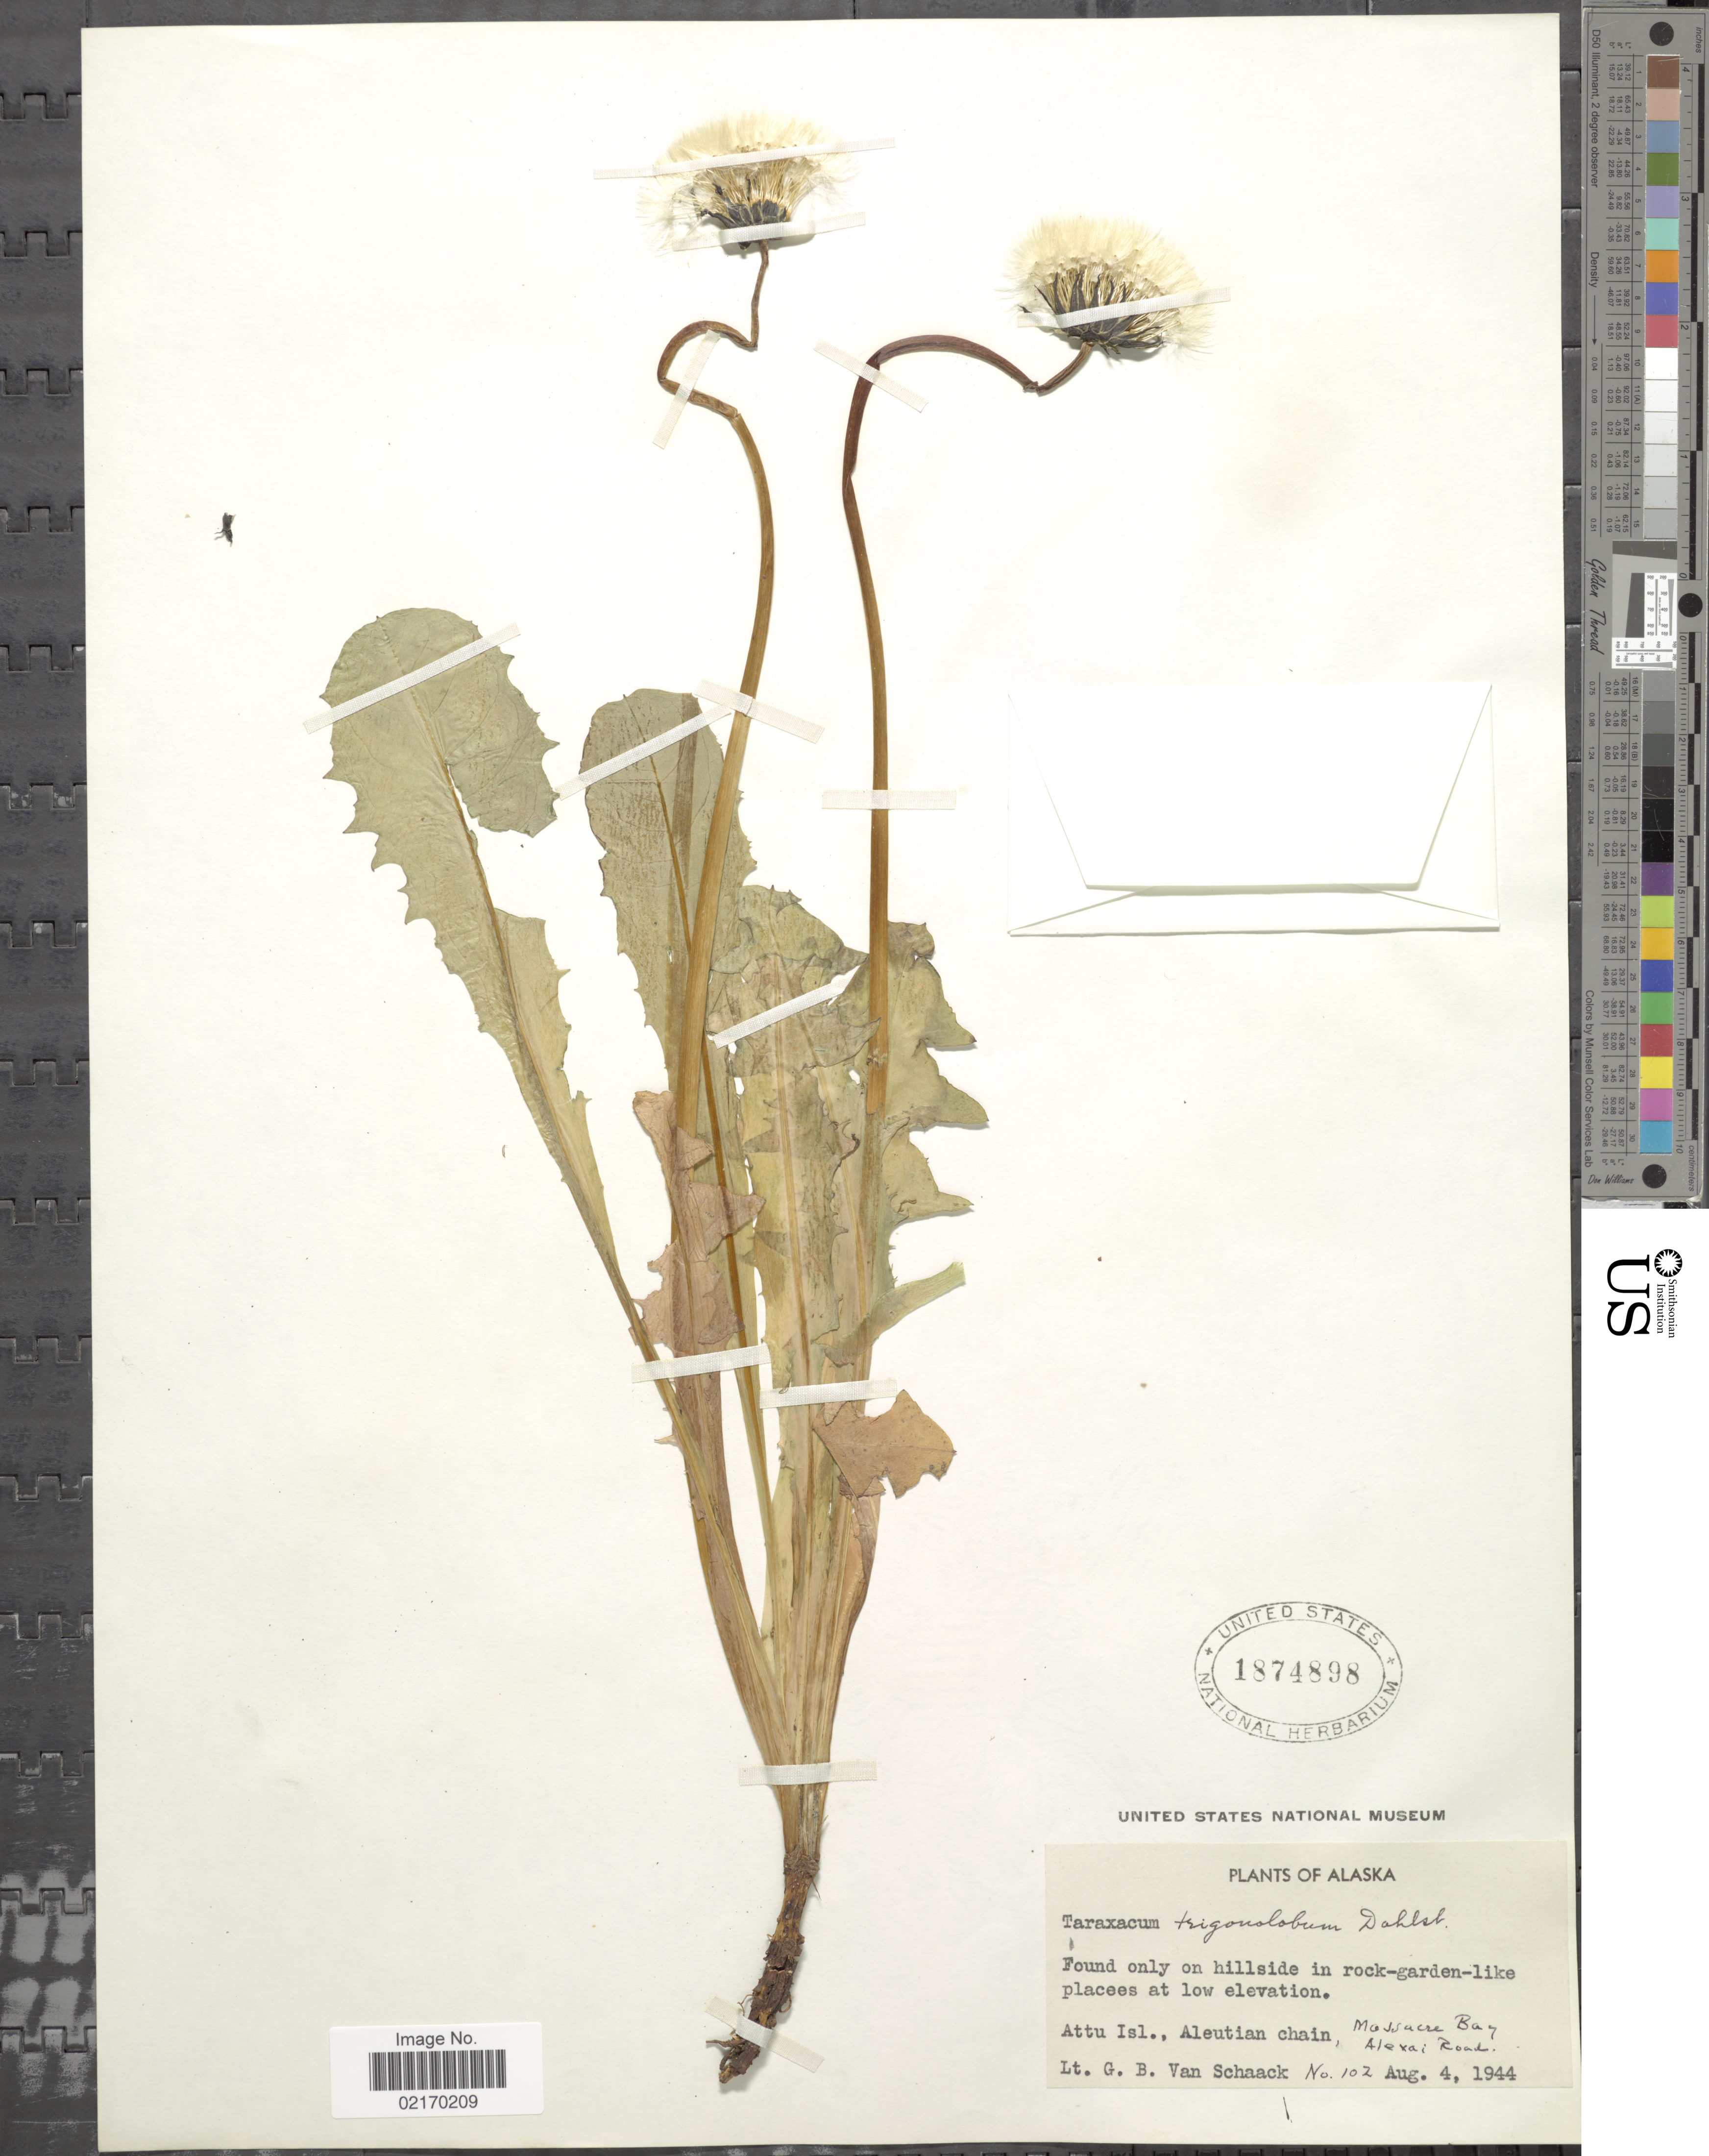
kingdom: Plantae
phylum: Tracheophyta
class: Magnoliopsida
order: Asterales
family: Asteraceae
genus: Taraxacum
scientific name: Taraxacum trigonolobum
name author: Dahlst.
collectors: G. Van Schaack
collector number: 102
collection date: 1944-08-04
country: United States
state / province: Alaska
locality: Attu Isl. Aleutian chain. Massacre Bay Alexai Road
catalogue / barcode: US 1874898